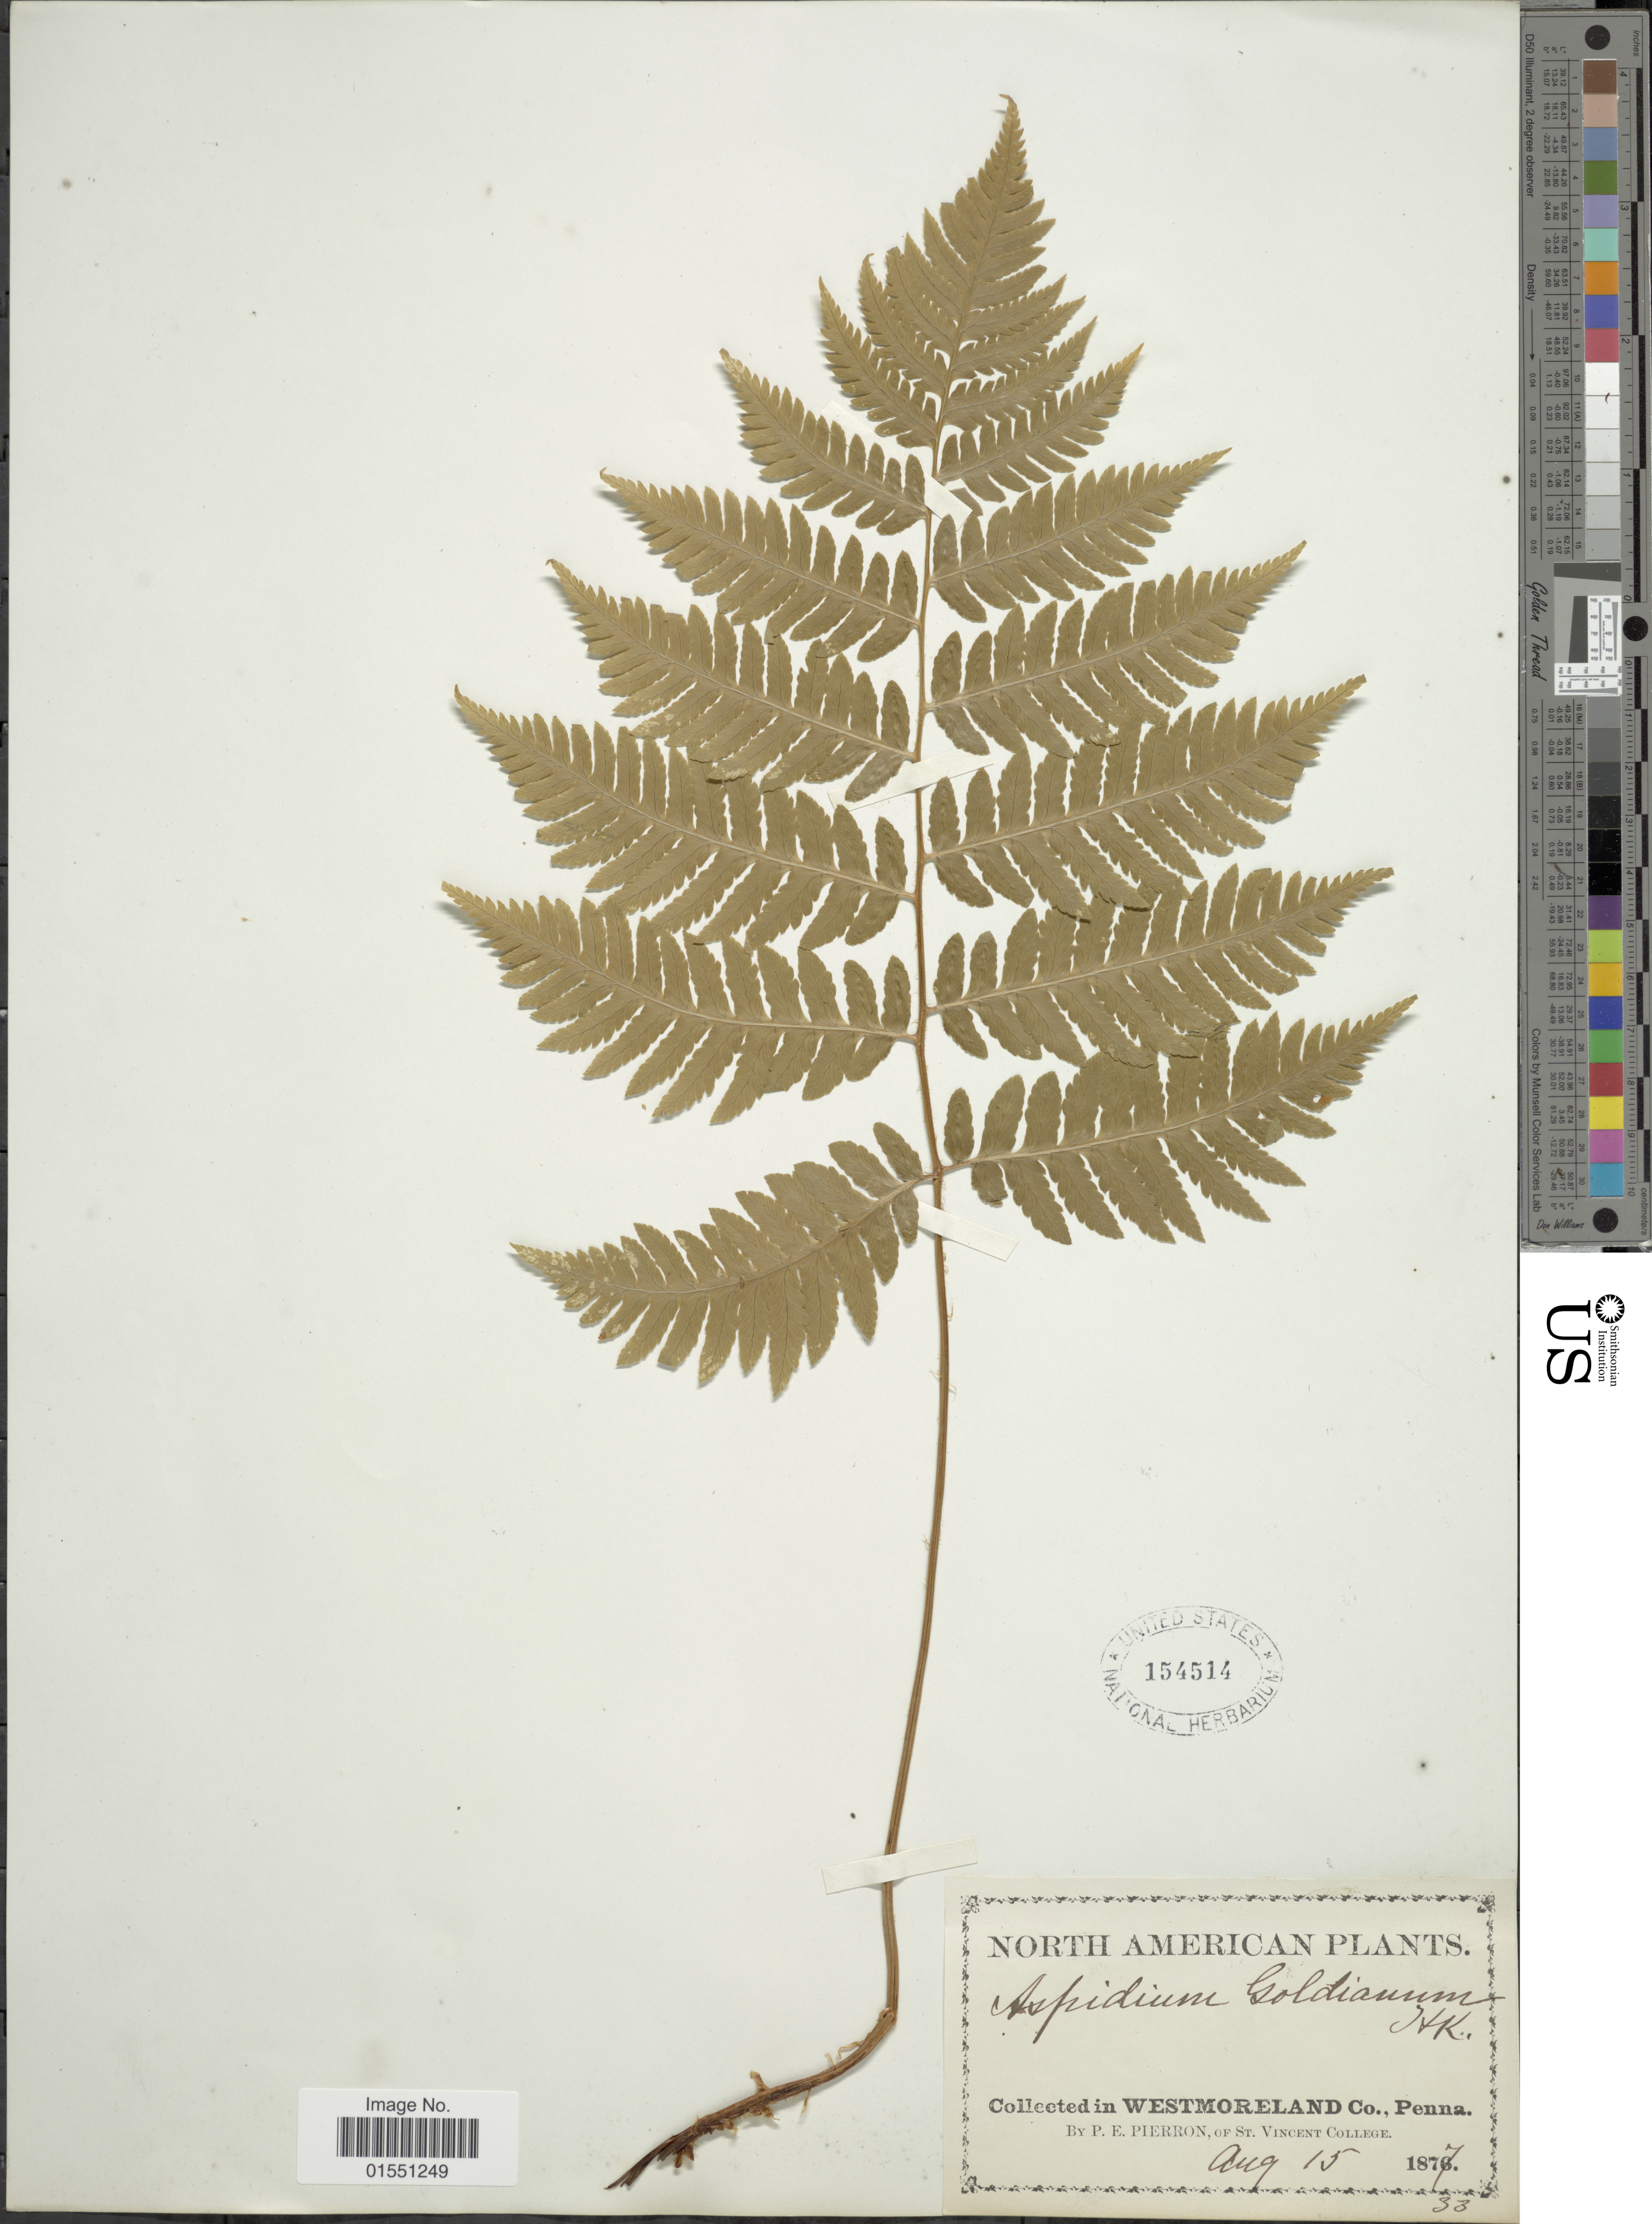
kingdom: Plantae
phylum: Tracheophyta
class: Polypodiopsida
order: Polypodiales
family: Dryopteridaceae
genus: Dryopteris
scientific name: Dryopteris goldiana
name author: (Hook. ex Goldie) A. Gray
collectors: P. Pierron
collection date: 1877-08-15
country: United States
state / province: Pennsylvania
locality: Westmoreland Co.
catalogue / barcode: US 154514